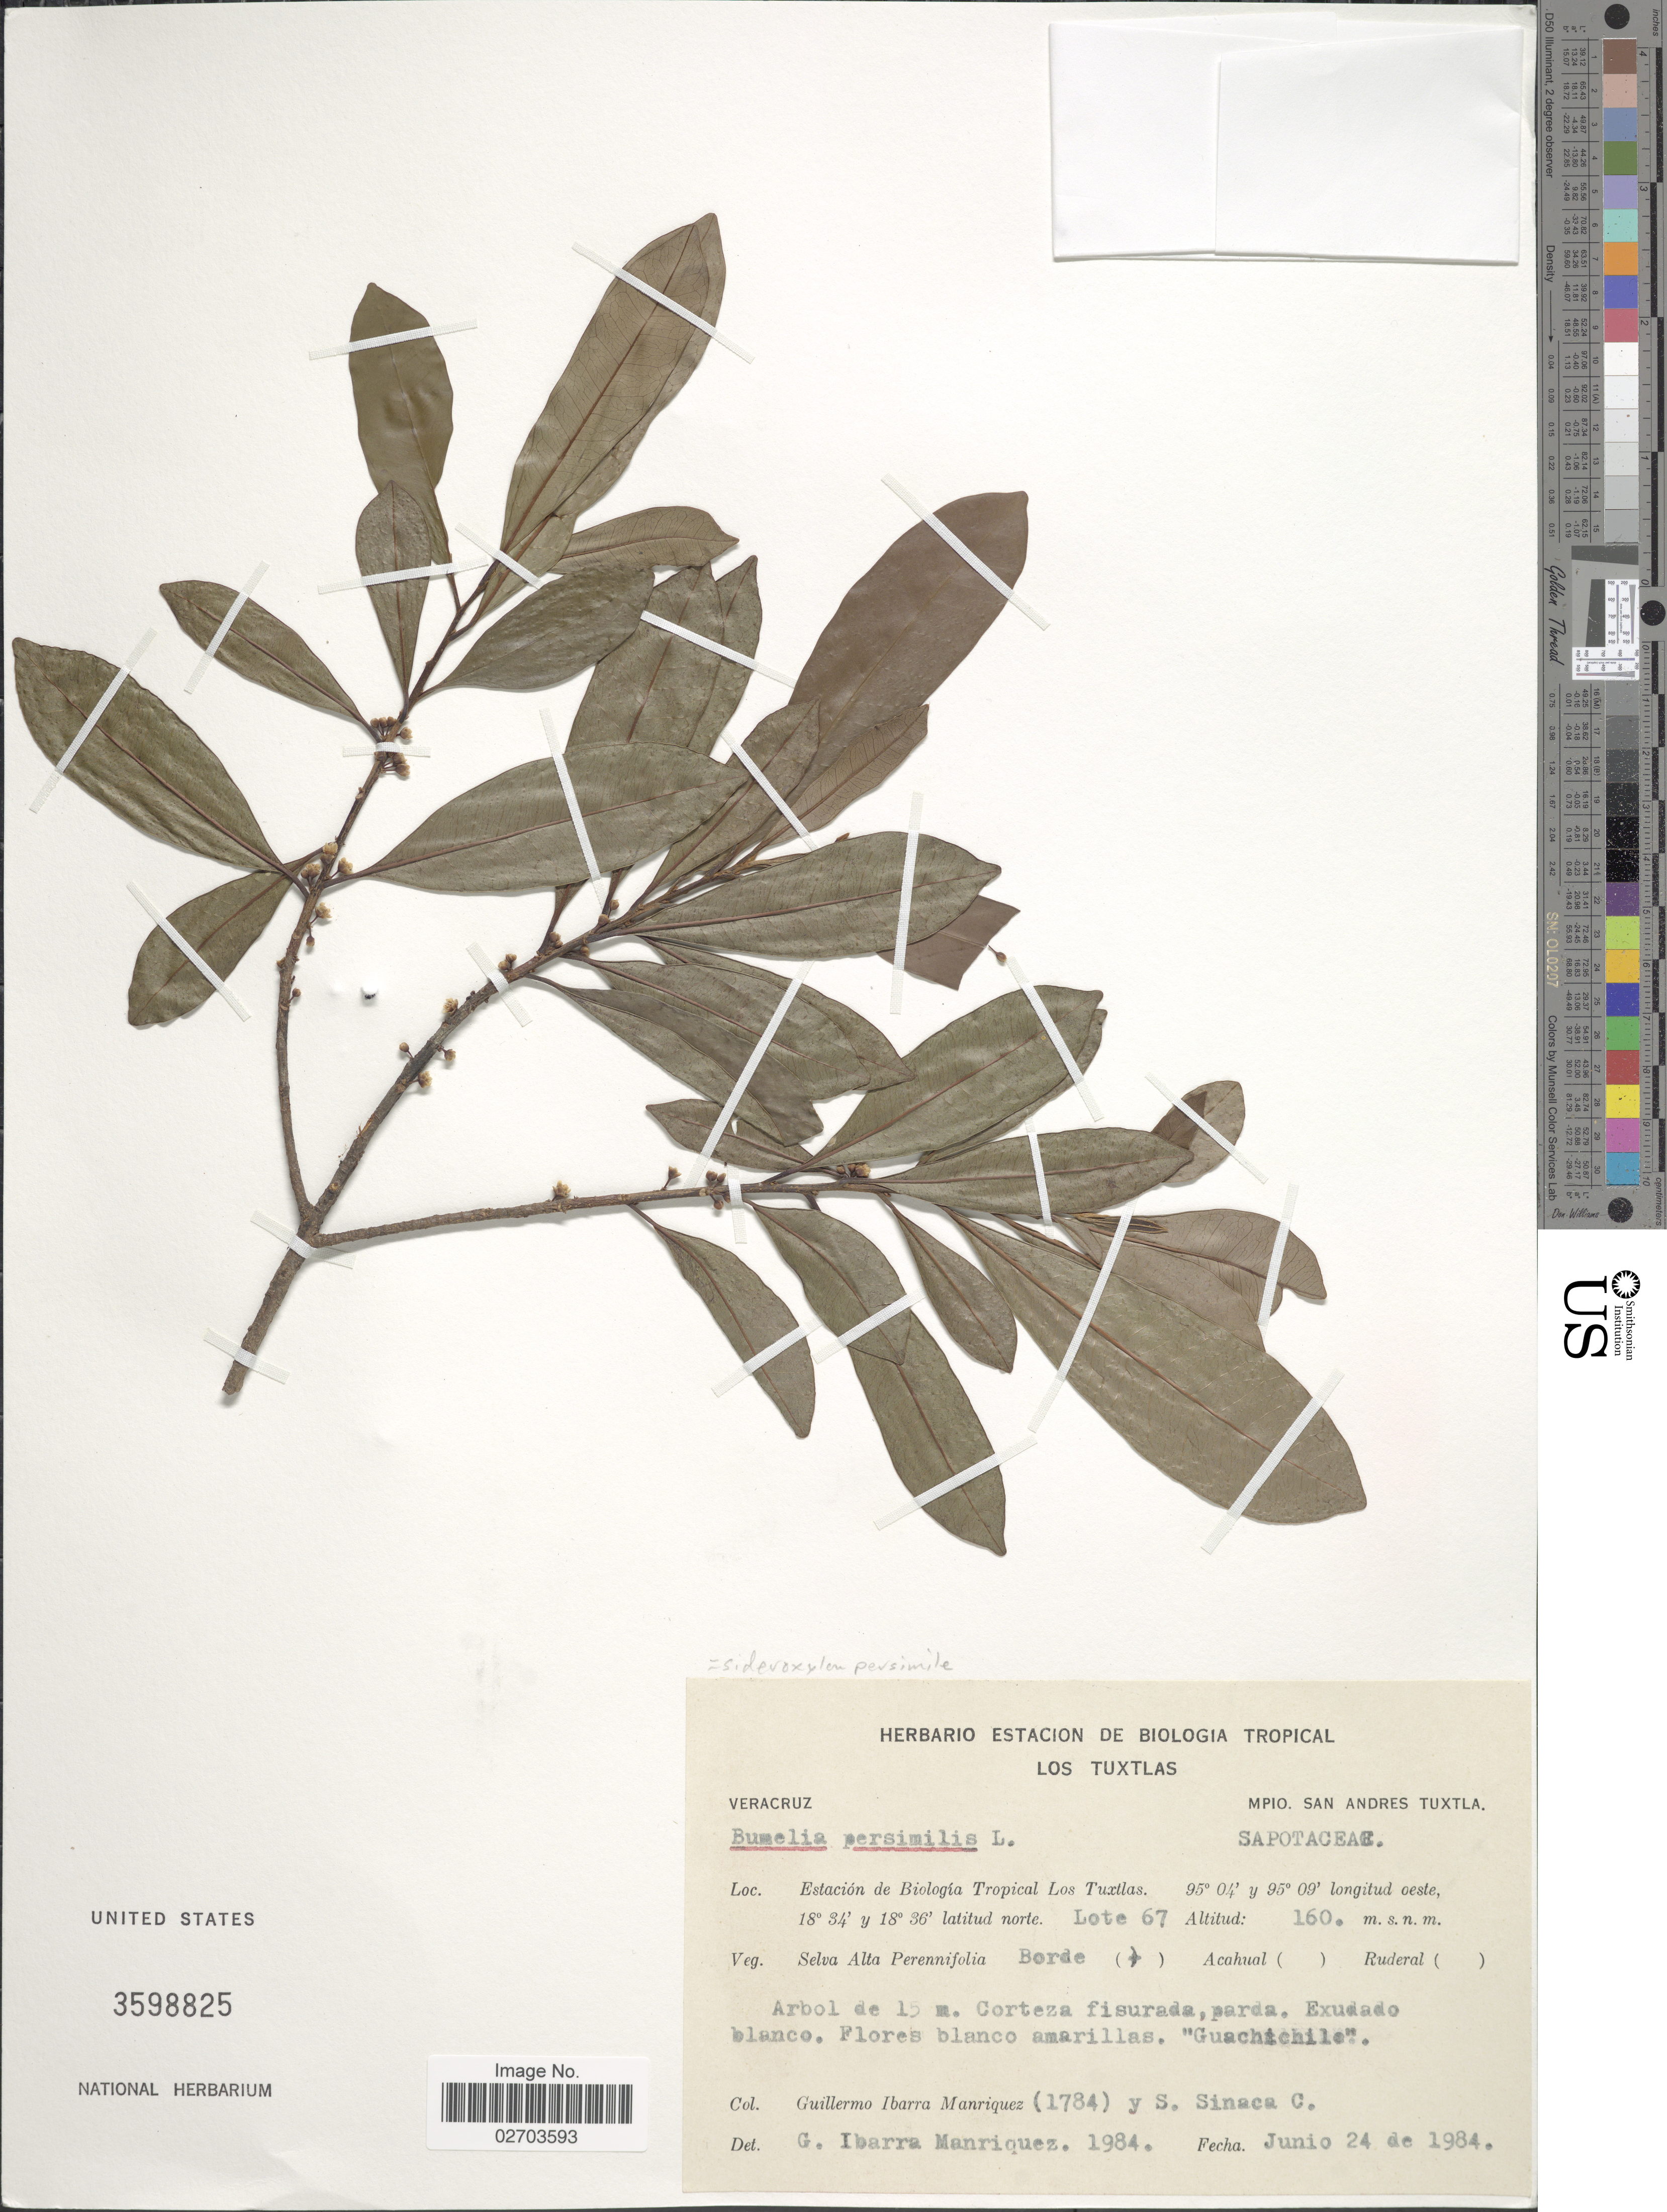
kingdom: Plantae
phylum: Tracheophyta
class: Magnoliopsida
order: Ericales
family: Sapotaceae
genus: Sideroxylon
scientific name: Sideroxylon persimile subsp. persimile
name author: (Hemsl.) T.D. Penn.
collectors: G. Ibarra-Manríquez & S. Sinaca Colin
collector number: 1784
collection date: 1984-06-24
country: Mexico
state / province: Veracruz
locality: Veracruz, Mpio. San Andres Tuxtla, Estacion de Biologica Tropical Los Tuxtlas.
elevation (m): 160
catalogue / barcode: US 3598825